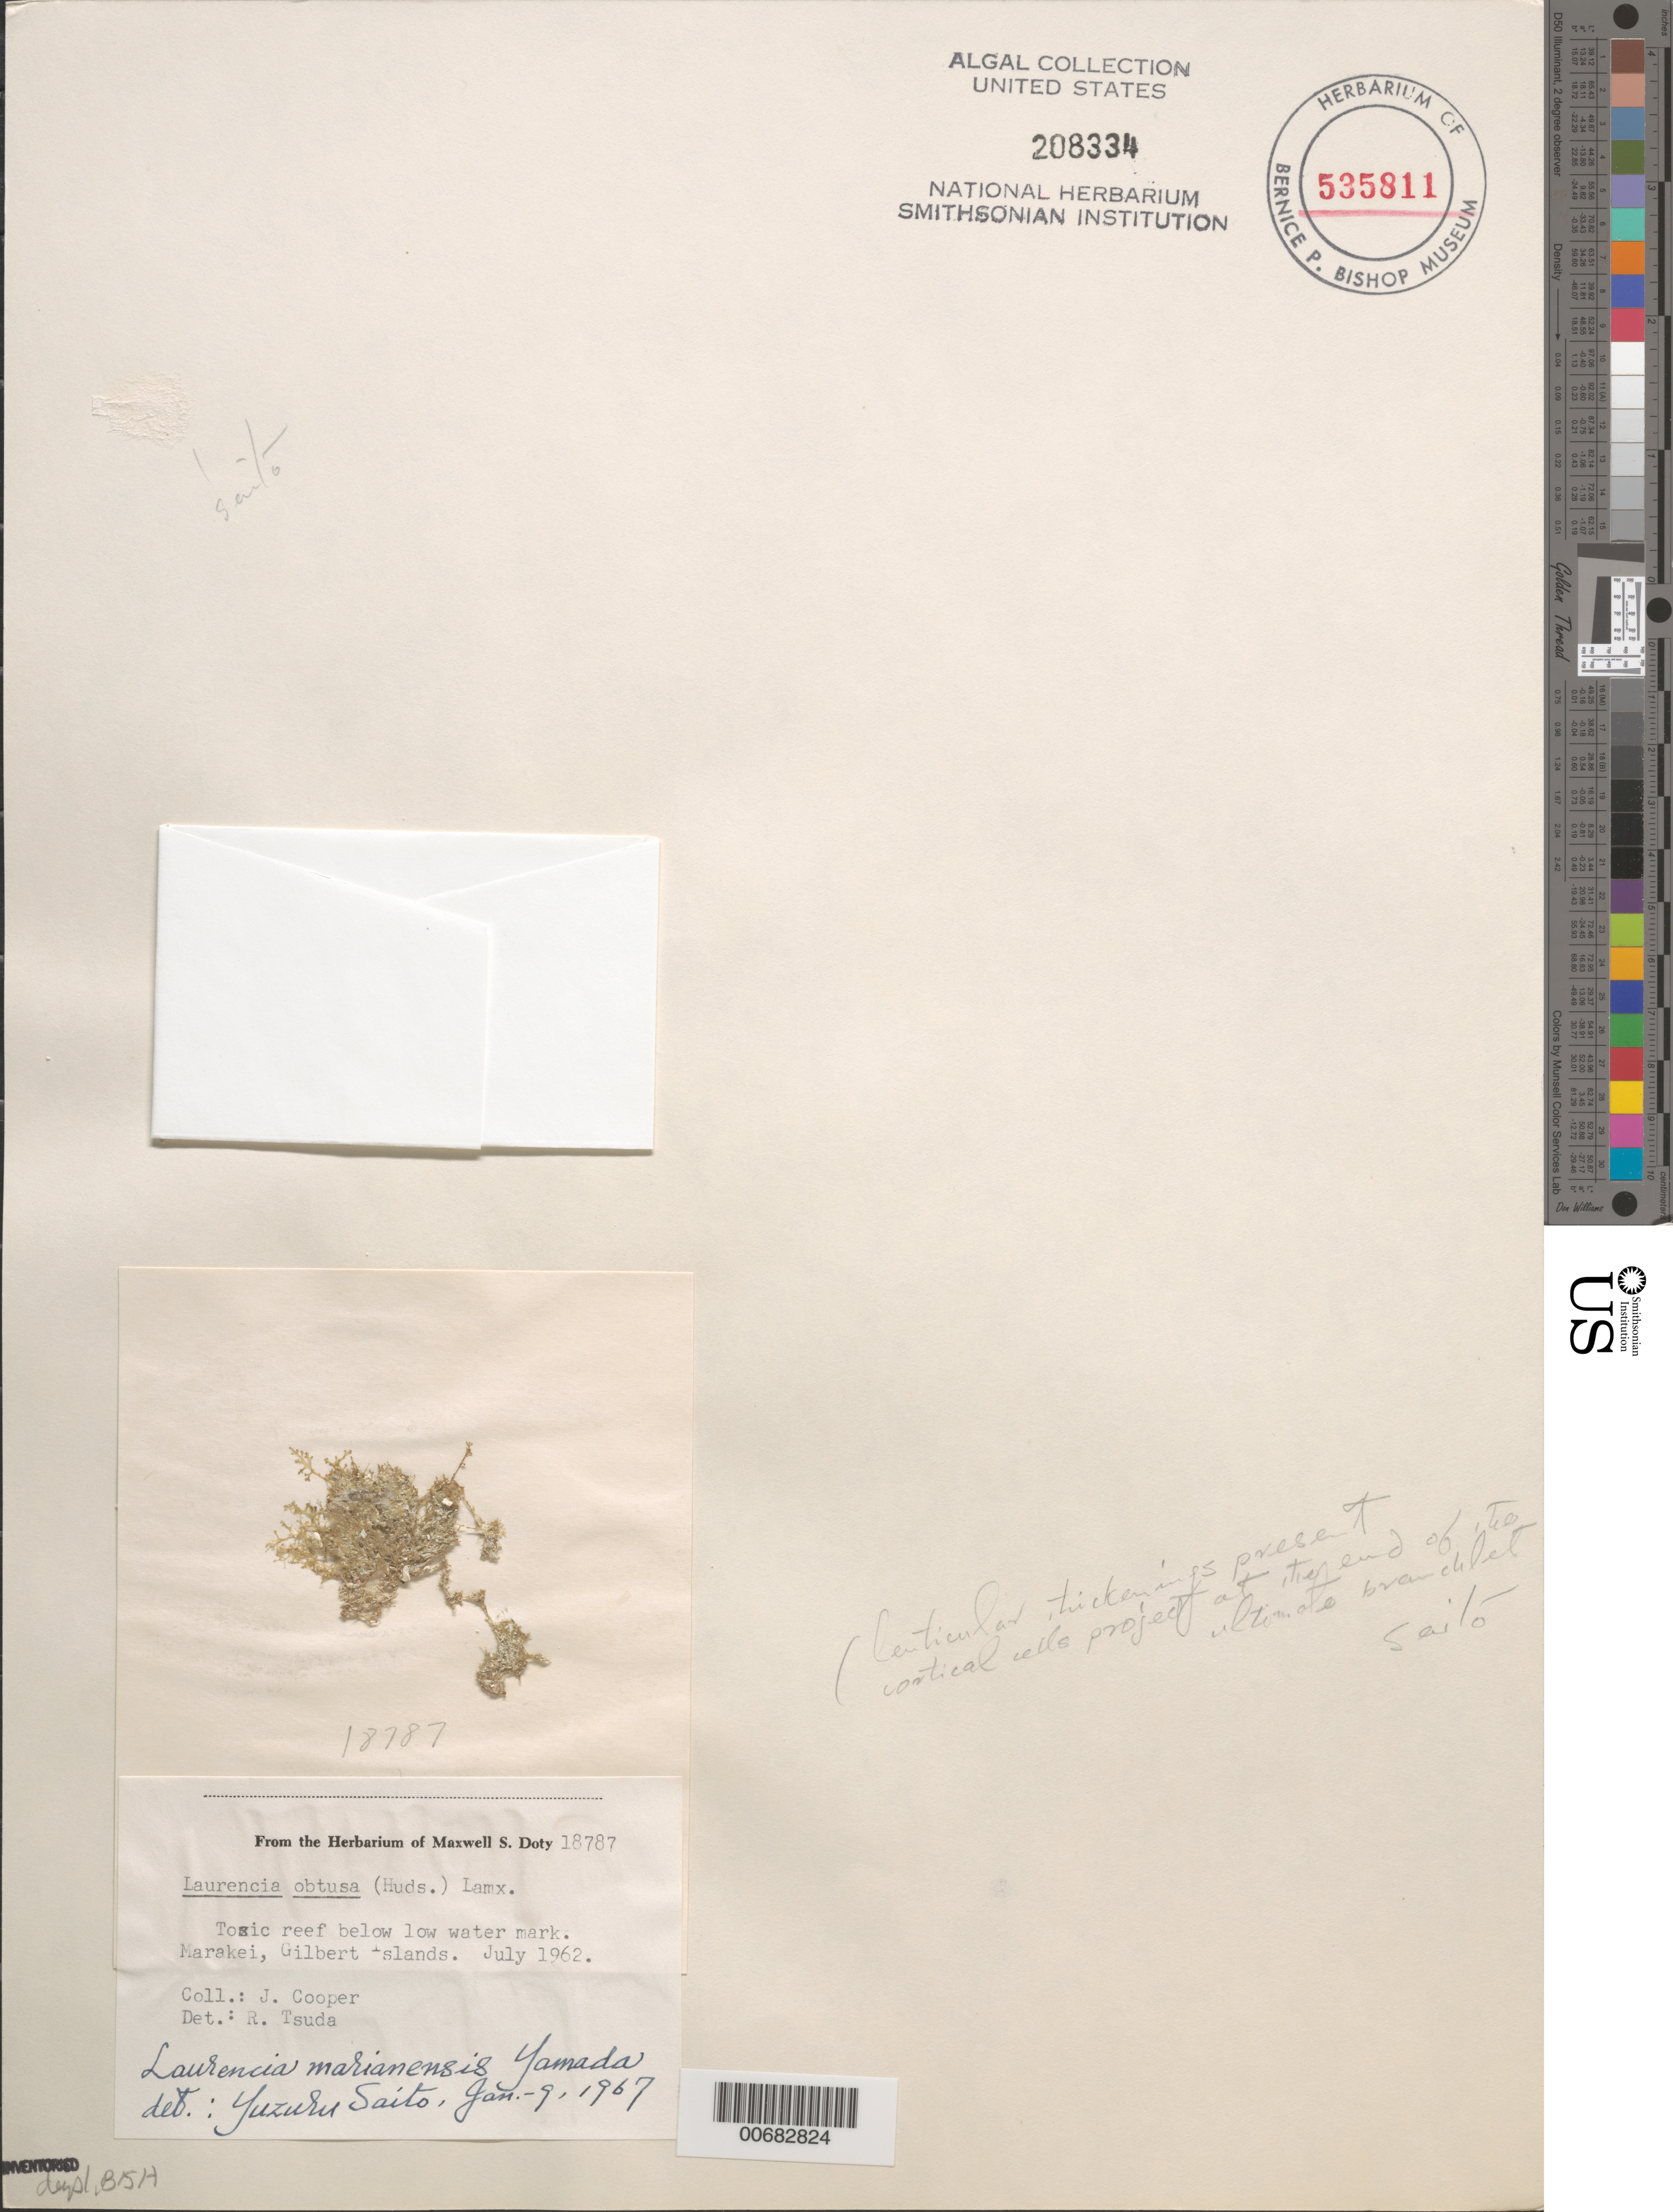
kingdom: Plantae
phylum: Rhodophyta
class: Florideophyceae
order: Ceramiales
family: Rhodomelaceae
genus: Laurencia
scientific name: Laurencia mariannensis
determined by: Saito, Y.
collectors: J. Cooper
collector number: MSD 18787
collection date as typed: Jul 1962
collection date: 1962-07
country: Kiribati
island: Marakei Atoll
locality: Toxic reef below low water mark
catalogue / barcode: US 208334